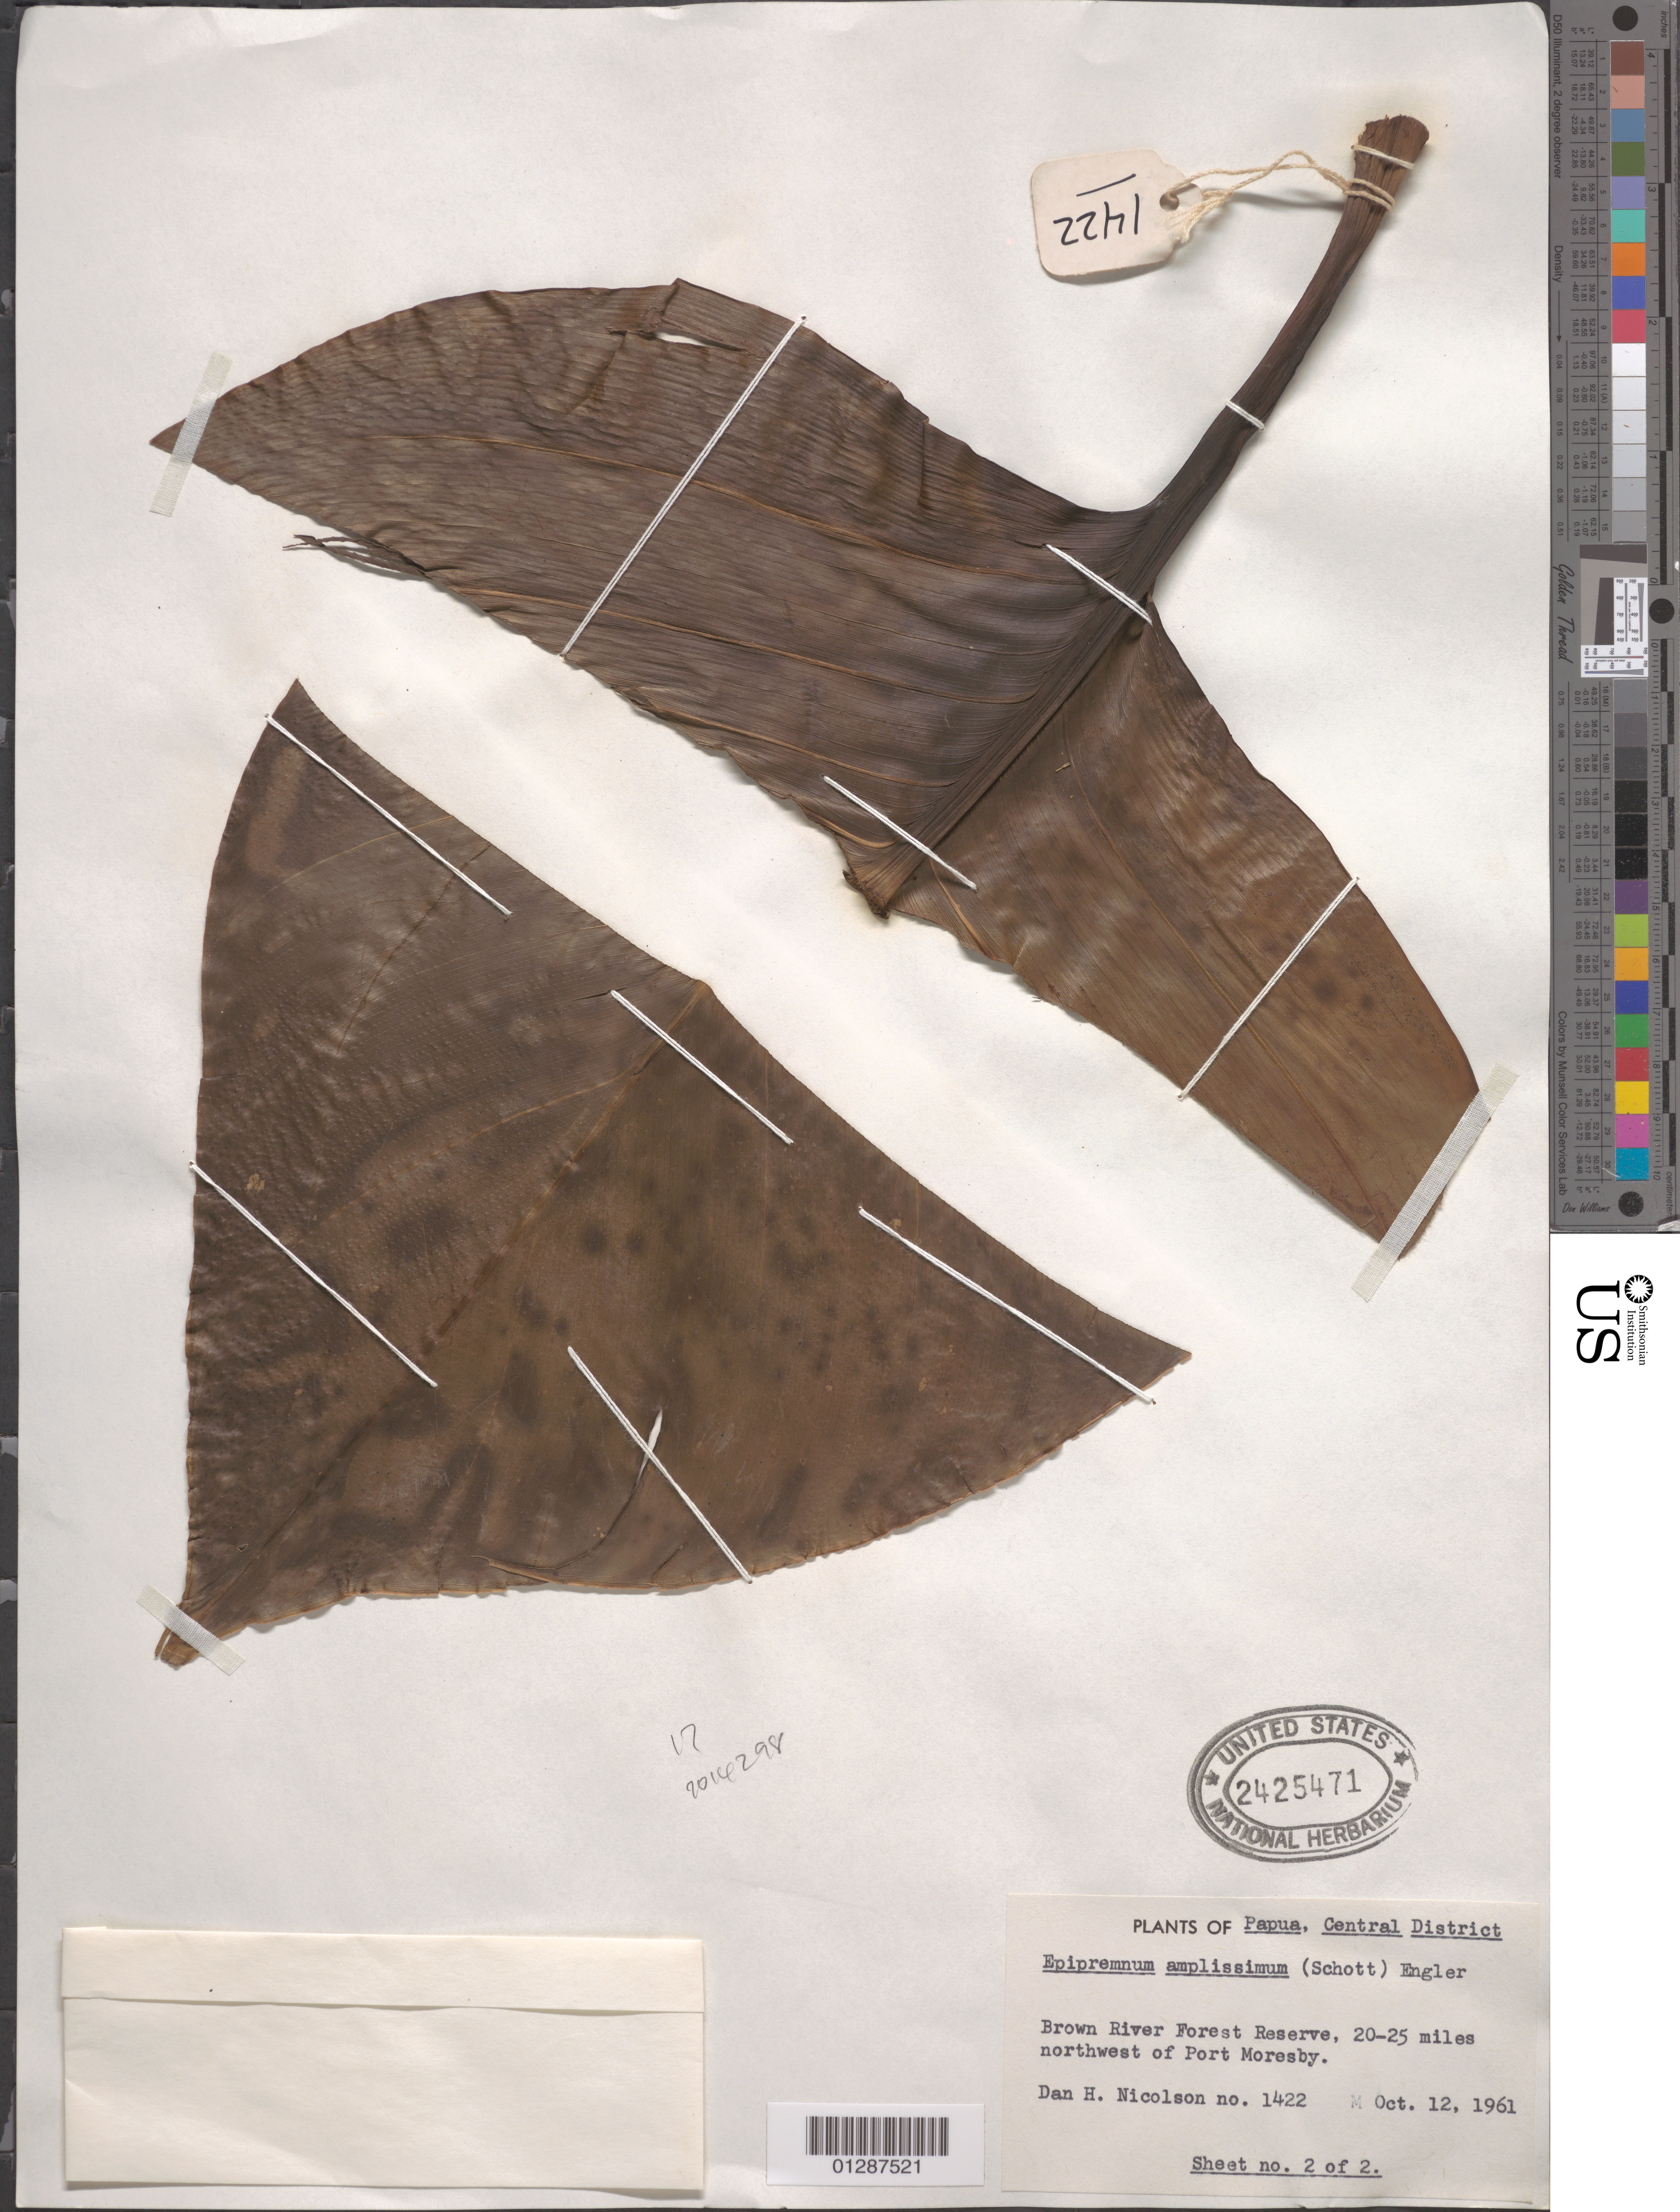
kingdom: Plantae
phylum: Tracheophyta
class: Liliopsida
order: Alismatales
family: Araceae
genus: Epipremnum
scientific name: Epipremnum amplissimum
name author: (Schott) Engl.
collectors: D. H. Nicolson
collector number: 1422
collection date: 1961-10-12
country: Papua New Guinea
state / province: Central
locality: Papua, Central District. Brown River Forest Reserve, 20-25 miles northwest of Port Moresby.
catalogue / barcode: US 2425471